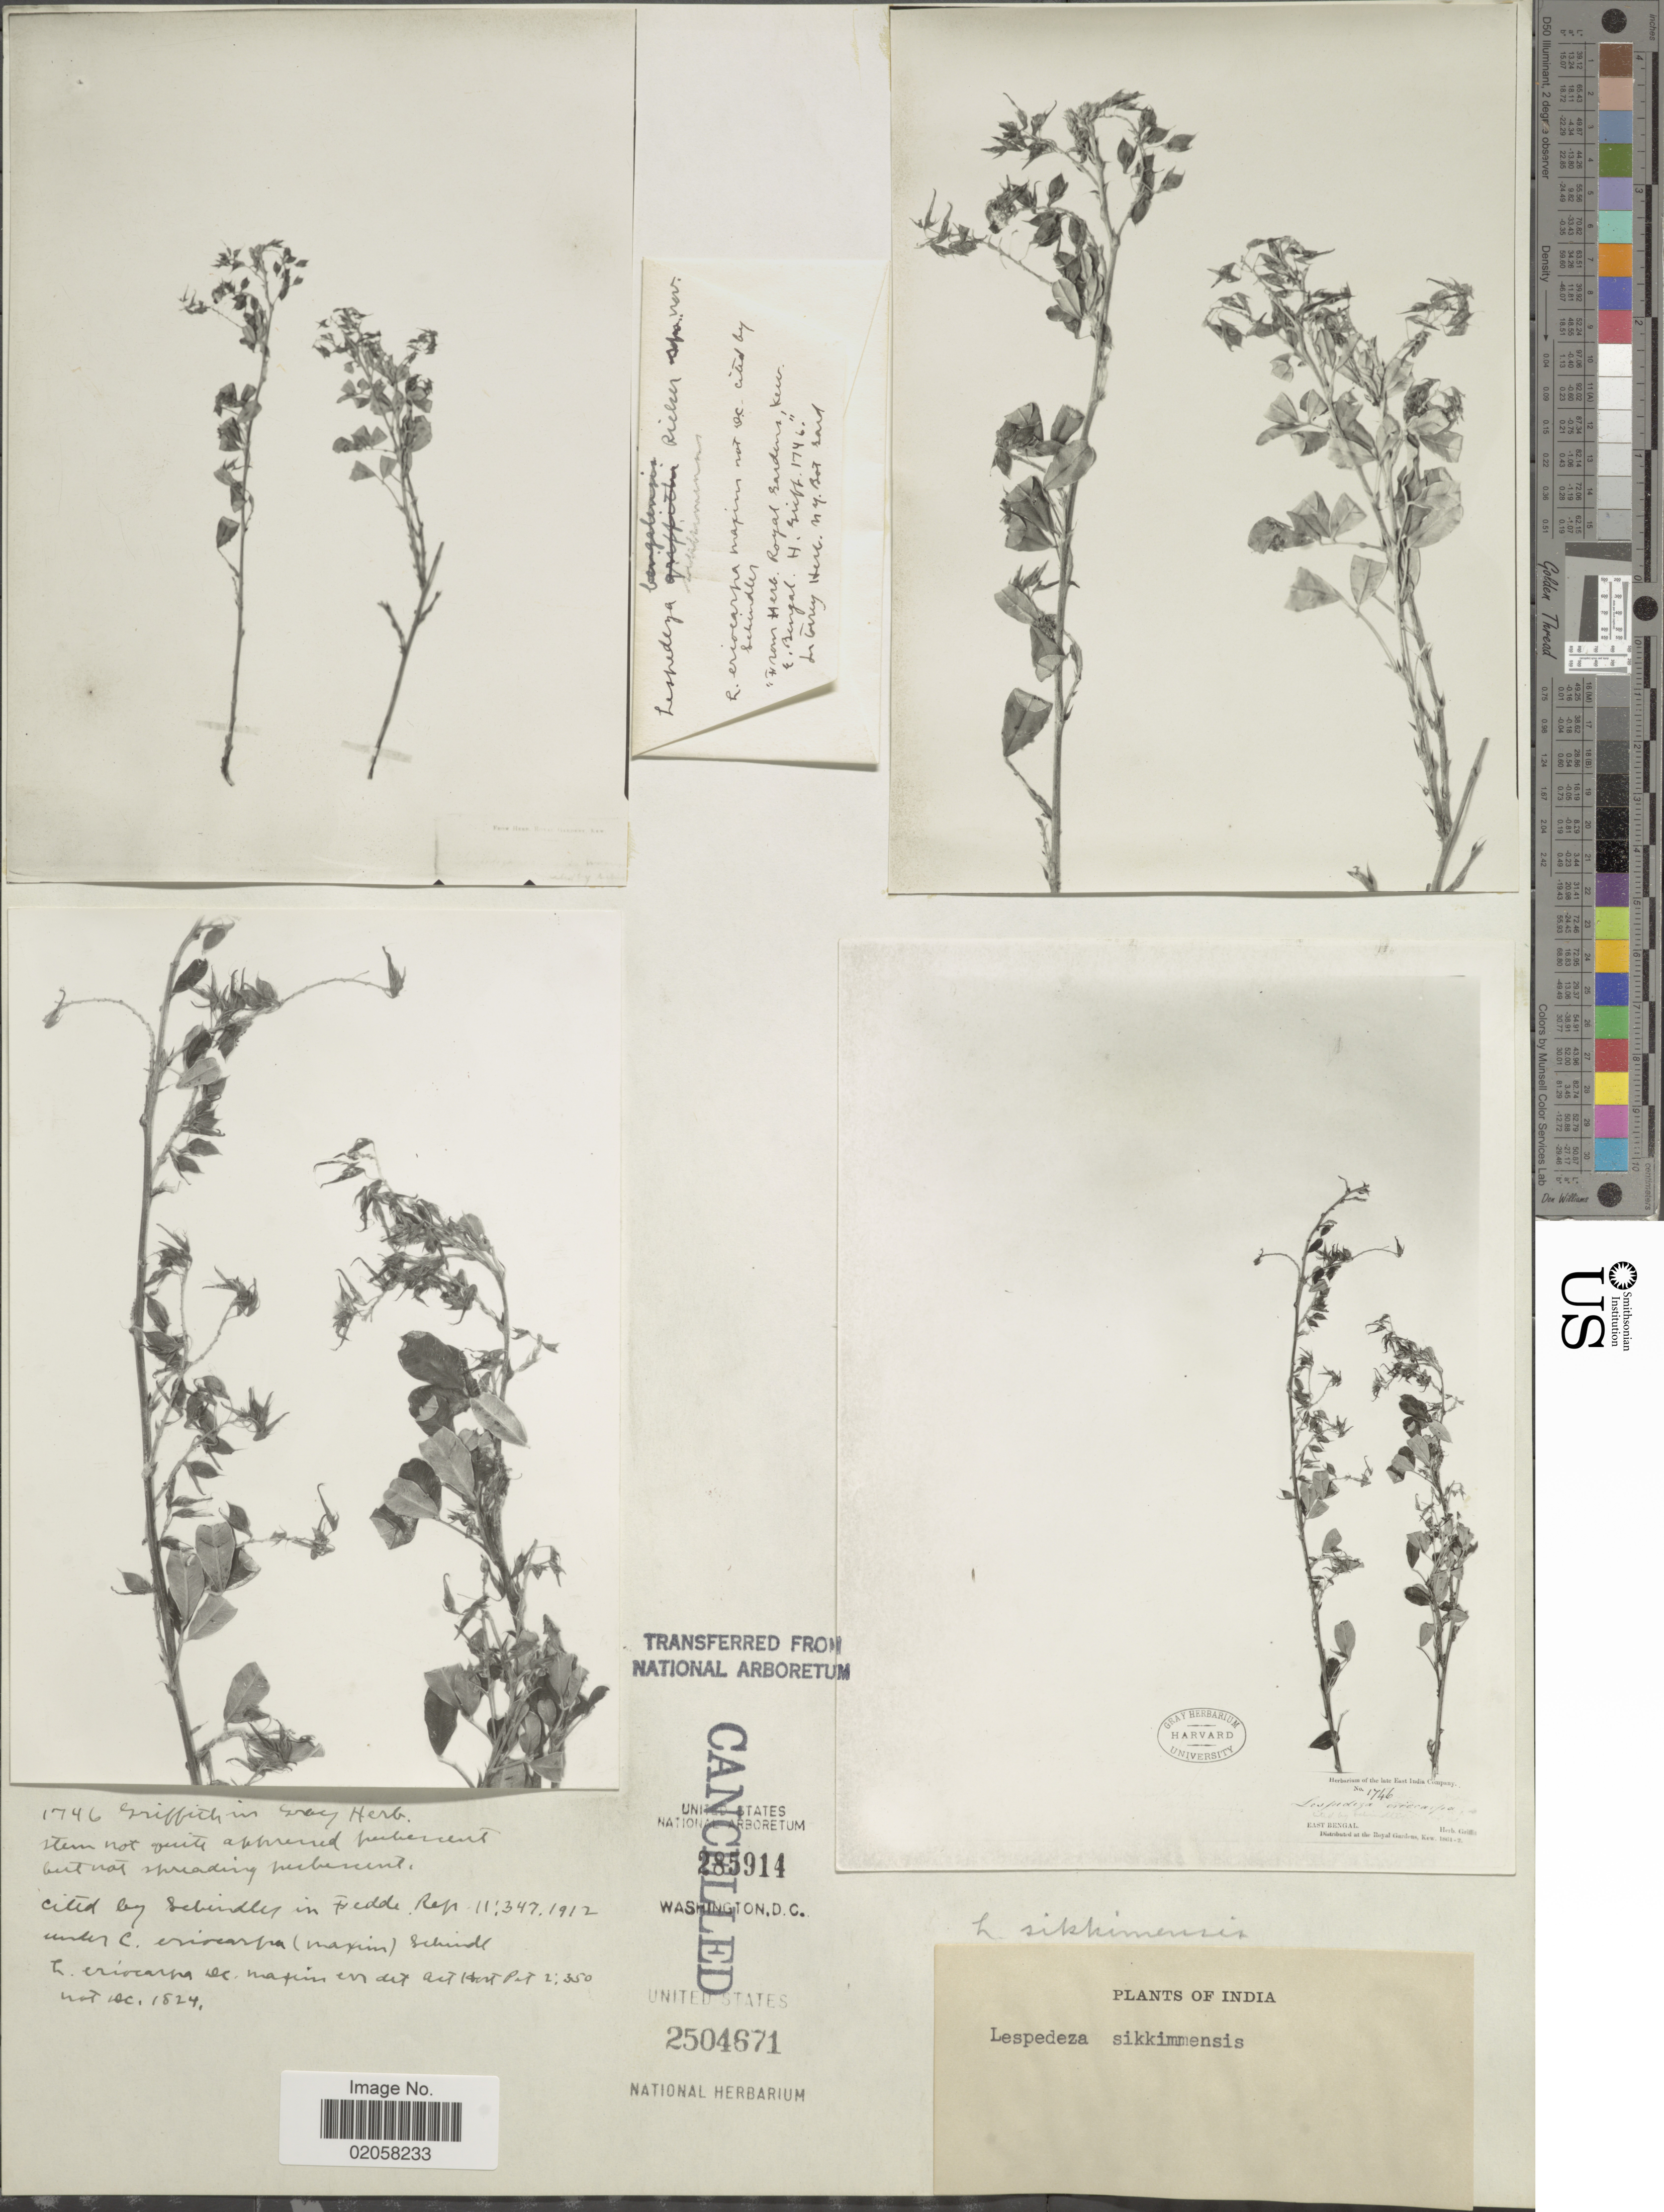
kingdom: Plantae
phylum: Tracheophyta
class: Magnoliopsida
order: Fabales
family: Fabaceae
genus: Campylotropis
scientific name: Campylotropis sikkimensis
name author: Ricker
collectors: ex herb. Griffith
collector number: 1746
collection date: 1824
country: India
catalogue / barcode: US 2504671